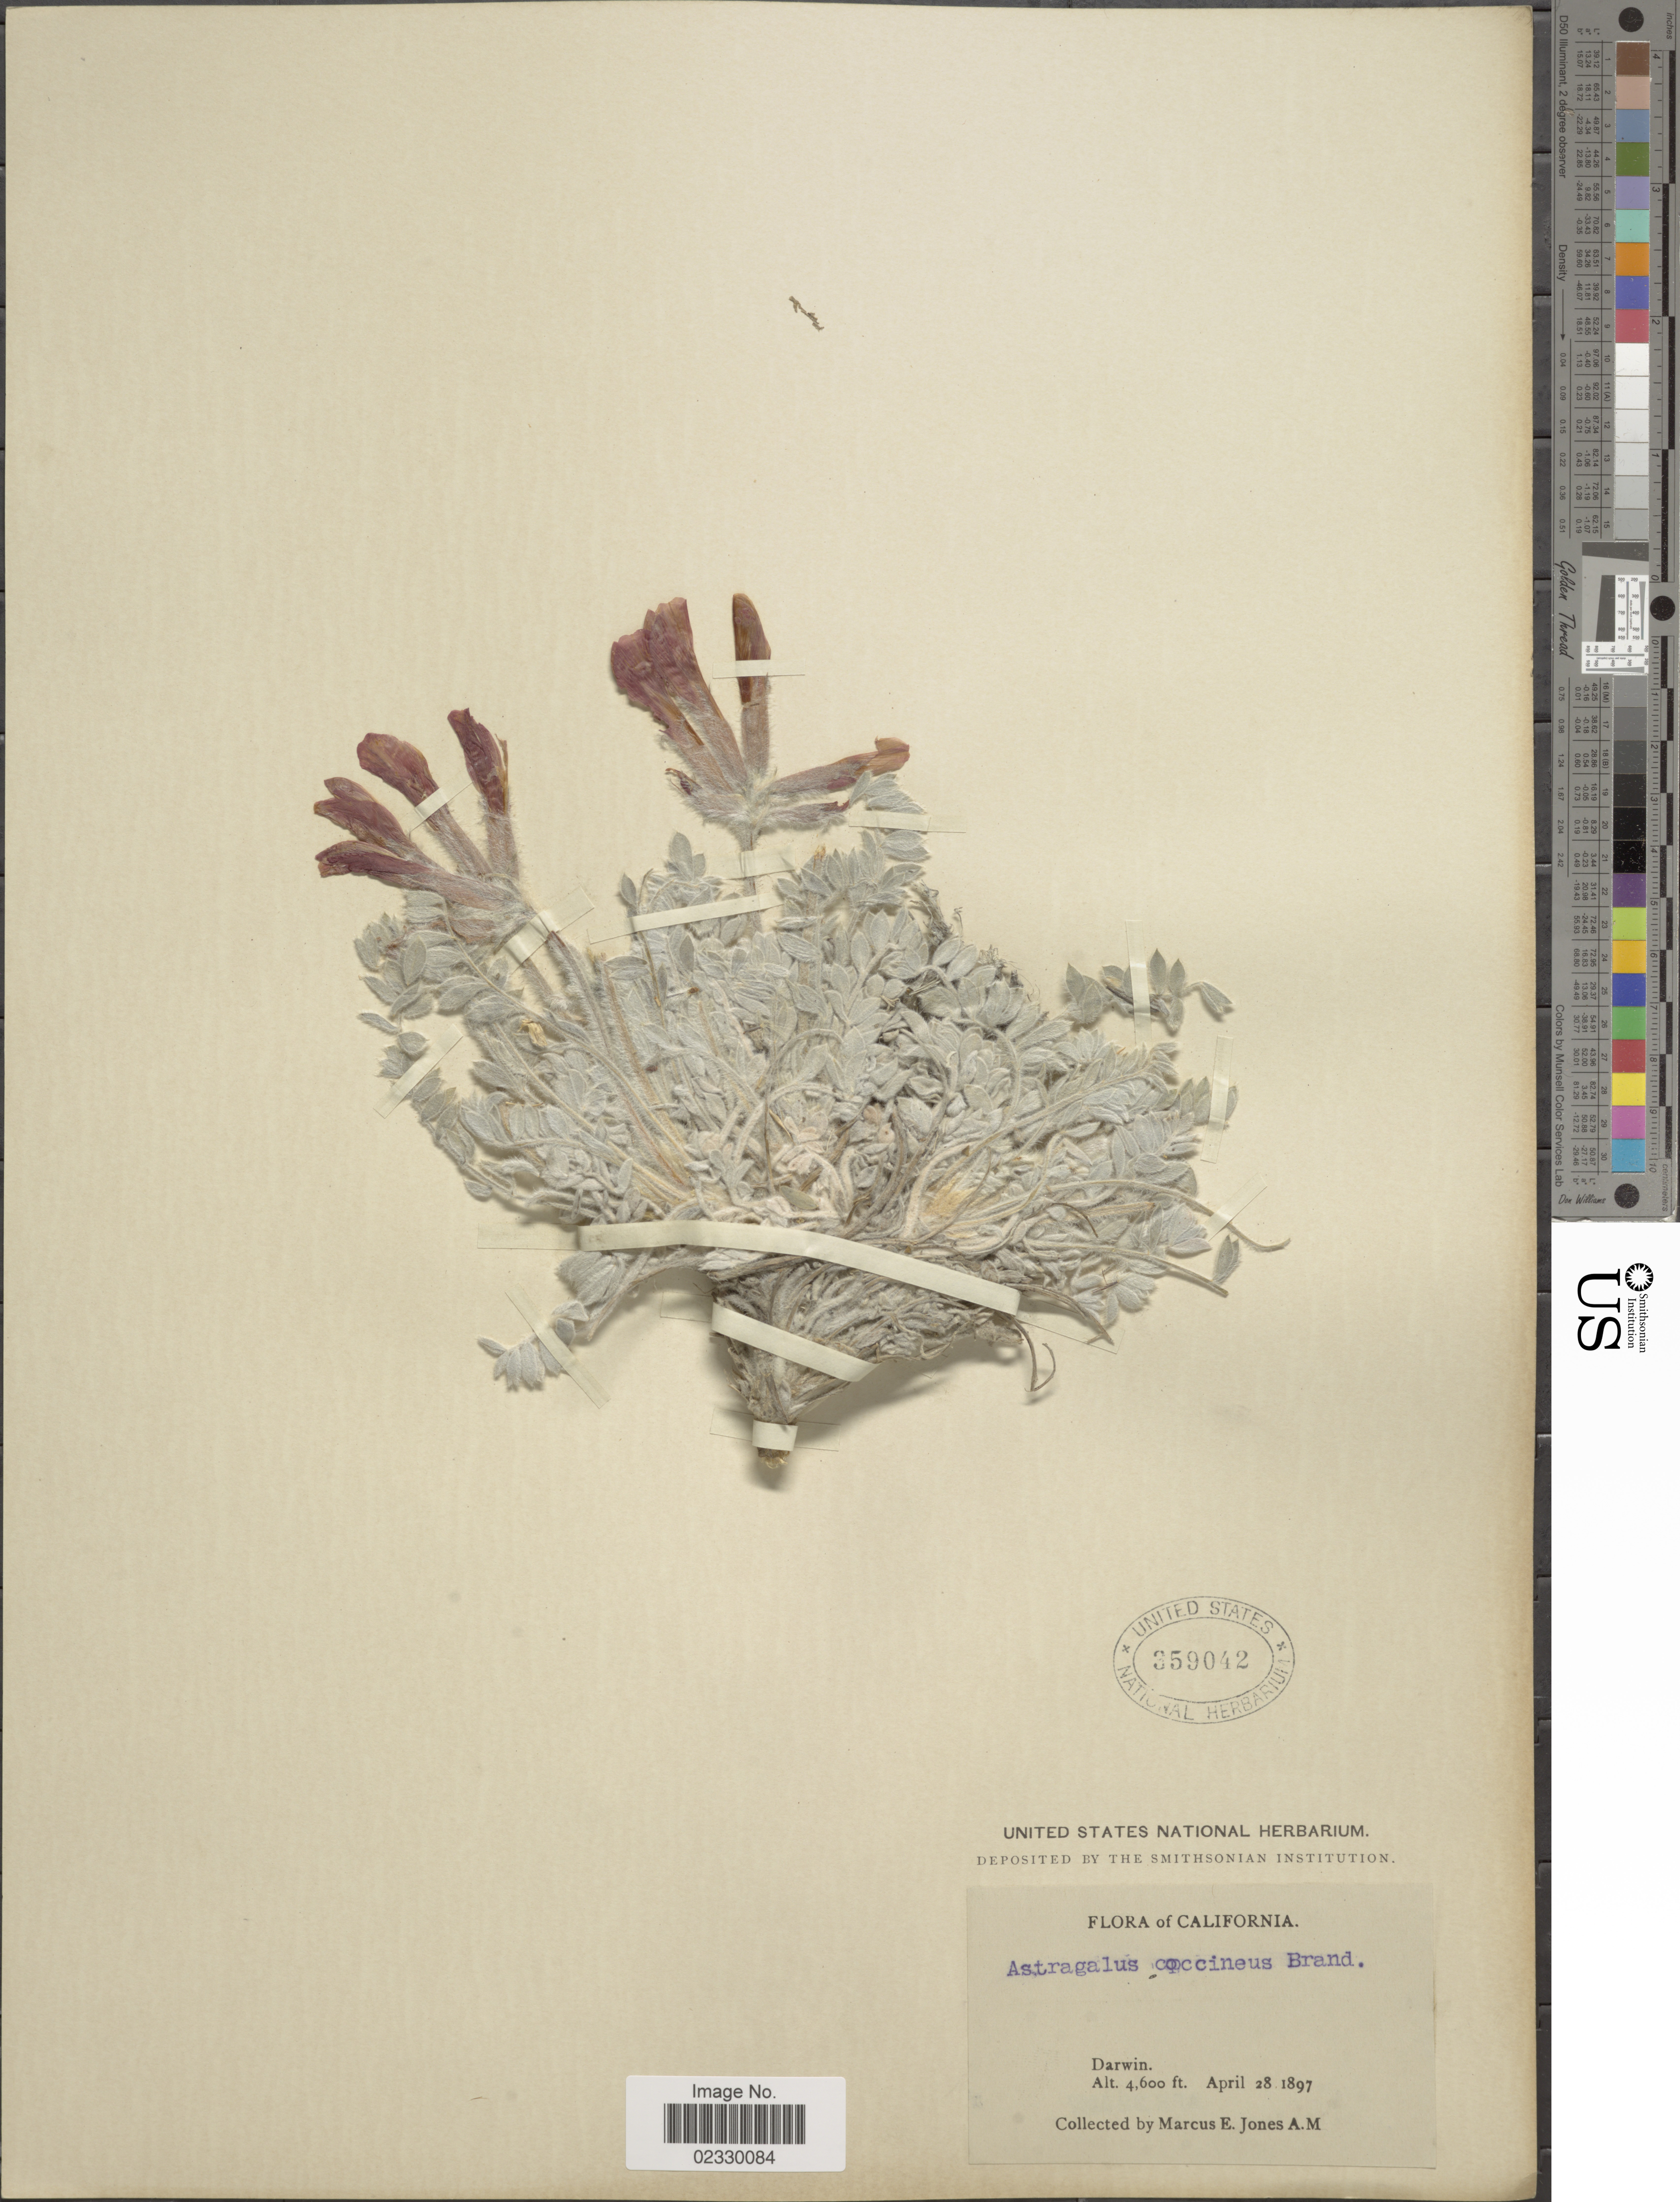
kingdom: Plantae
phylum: Tracheophyta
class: Magnoliopsida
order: Fabales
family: Fabaceae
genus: Astragalus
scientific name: Astragalus coccineus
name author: (Parry) Brandegee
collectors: M. E. Jones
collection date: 1897-04-28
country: United States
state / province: California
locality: Darwin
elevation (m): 1402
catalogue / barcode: US 359042